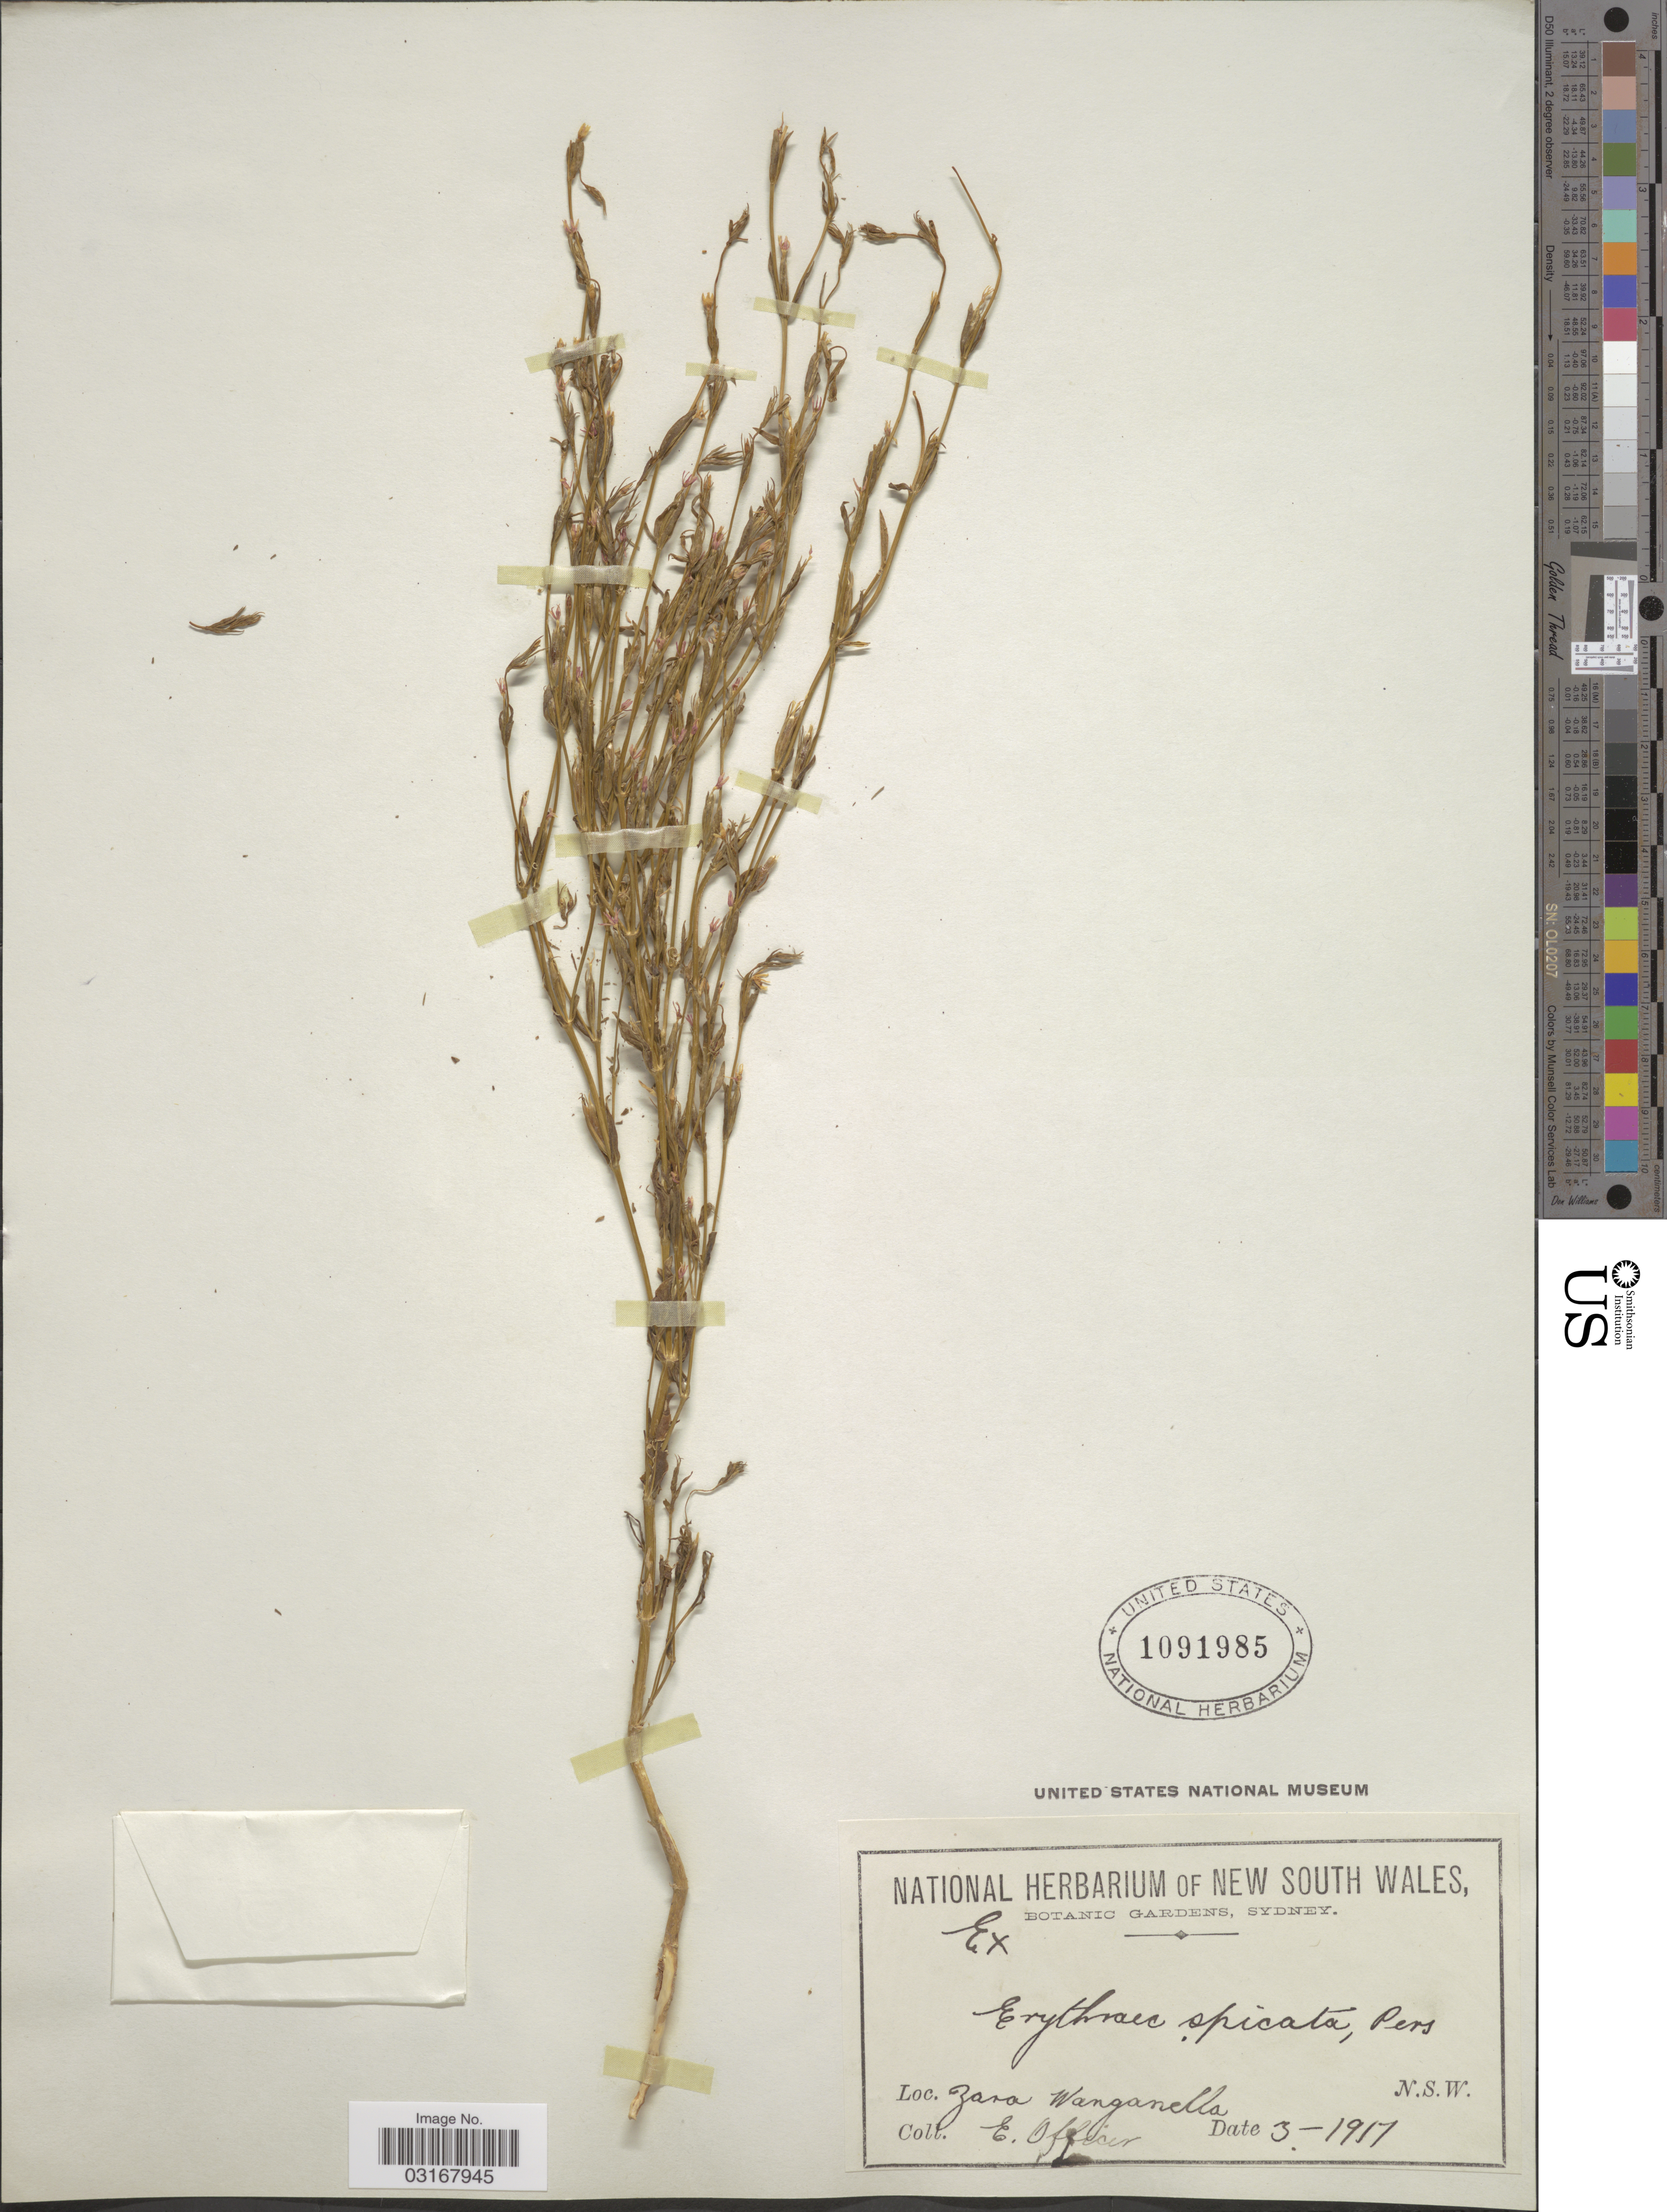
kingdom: Plantae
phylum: Tracheophyta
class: Magnoliopsida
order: Gentianales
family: Gentianaceae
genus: Centaurium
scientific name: Centaurium spicatum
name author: (L.) Fritsch ex Janch.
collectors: E. Officer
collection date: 1917-03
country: Australia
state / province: New South Wales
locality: Zara Wanganella.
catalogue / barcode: US 1091985